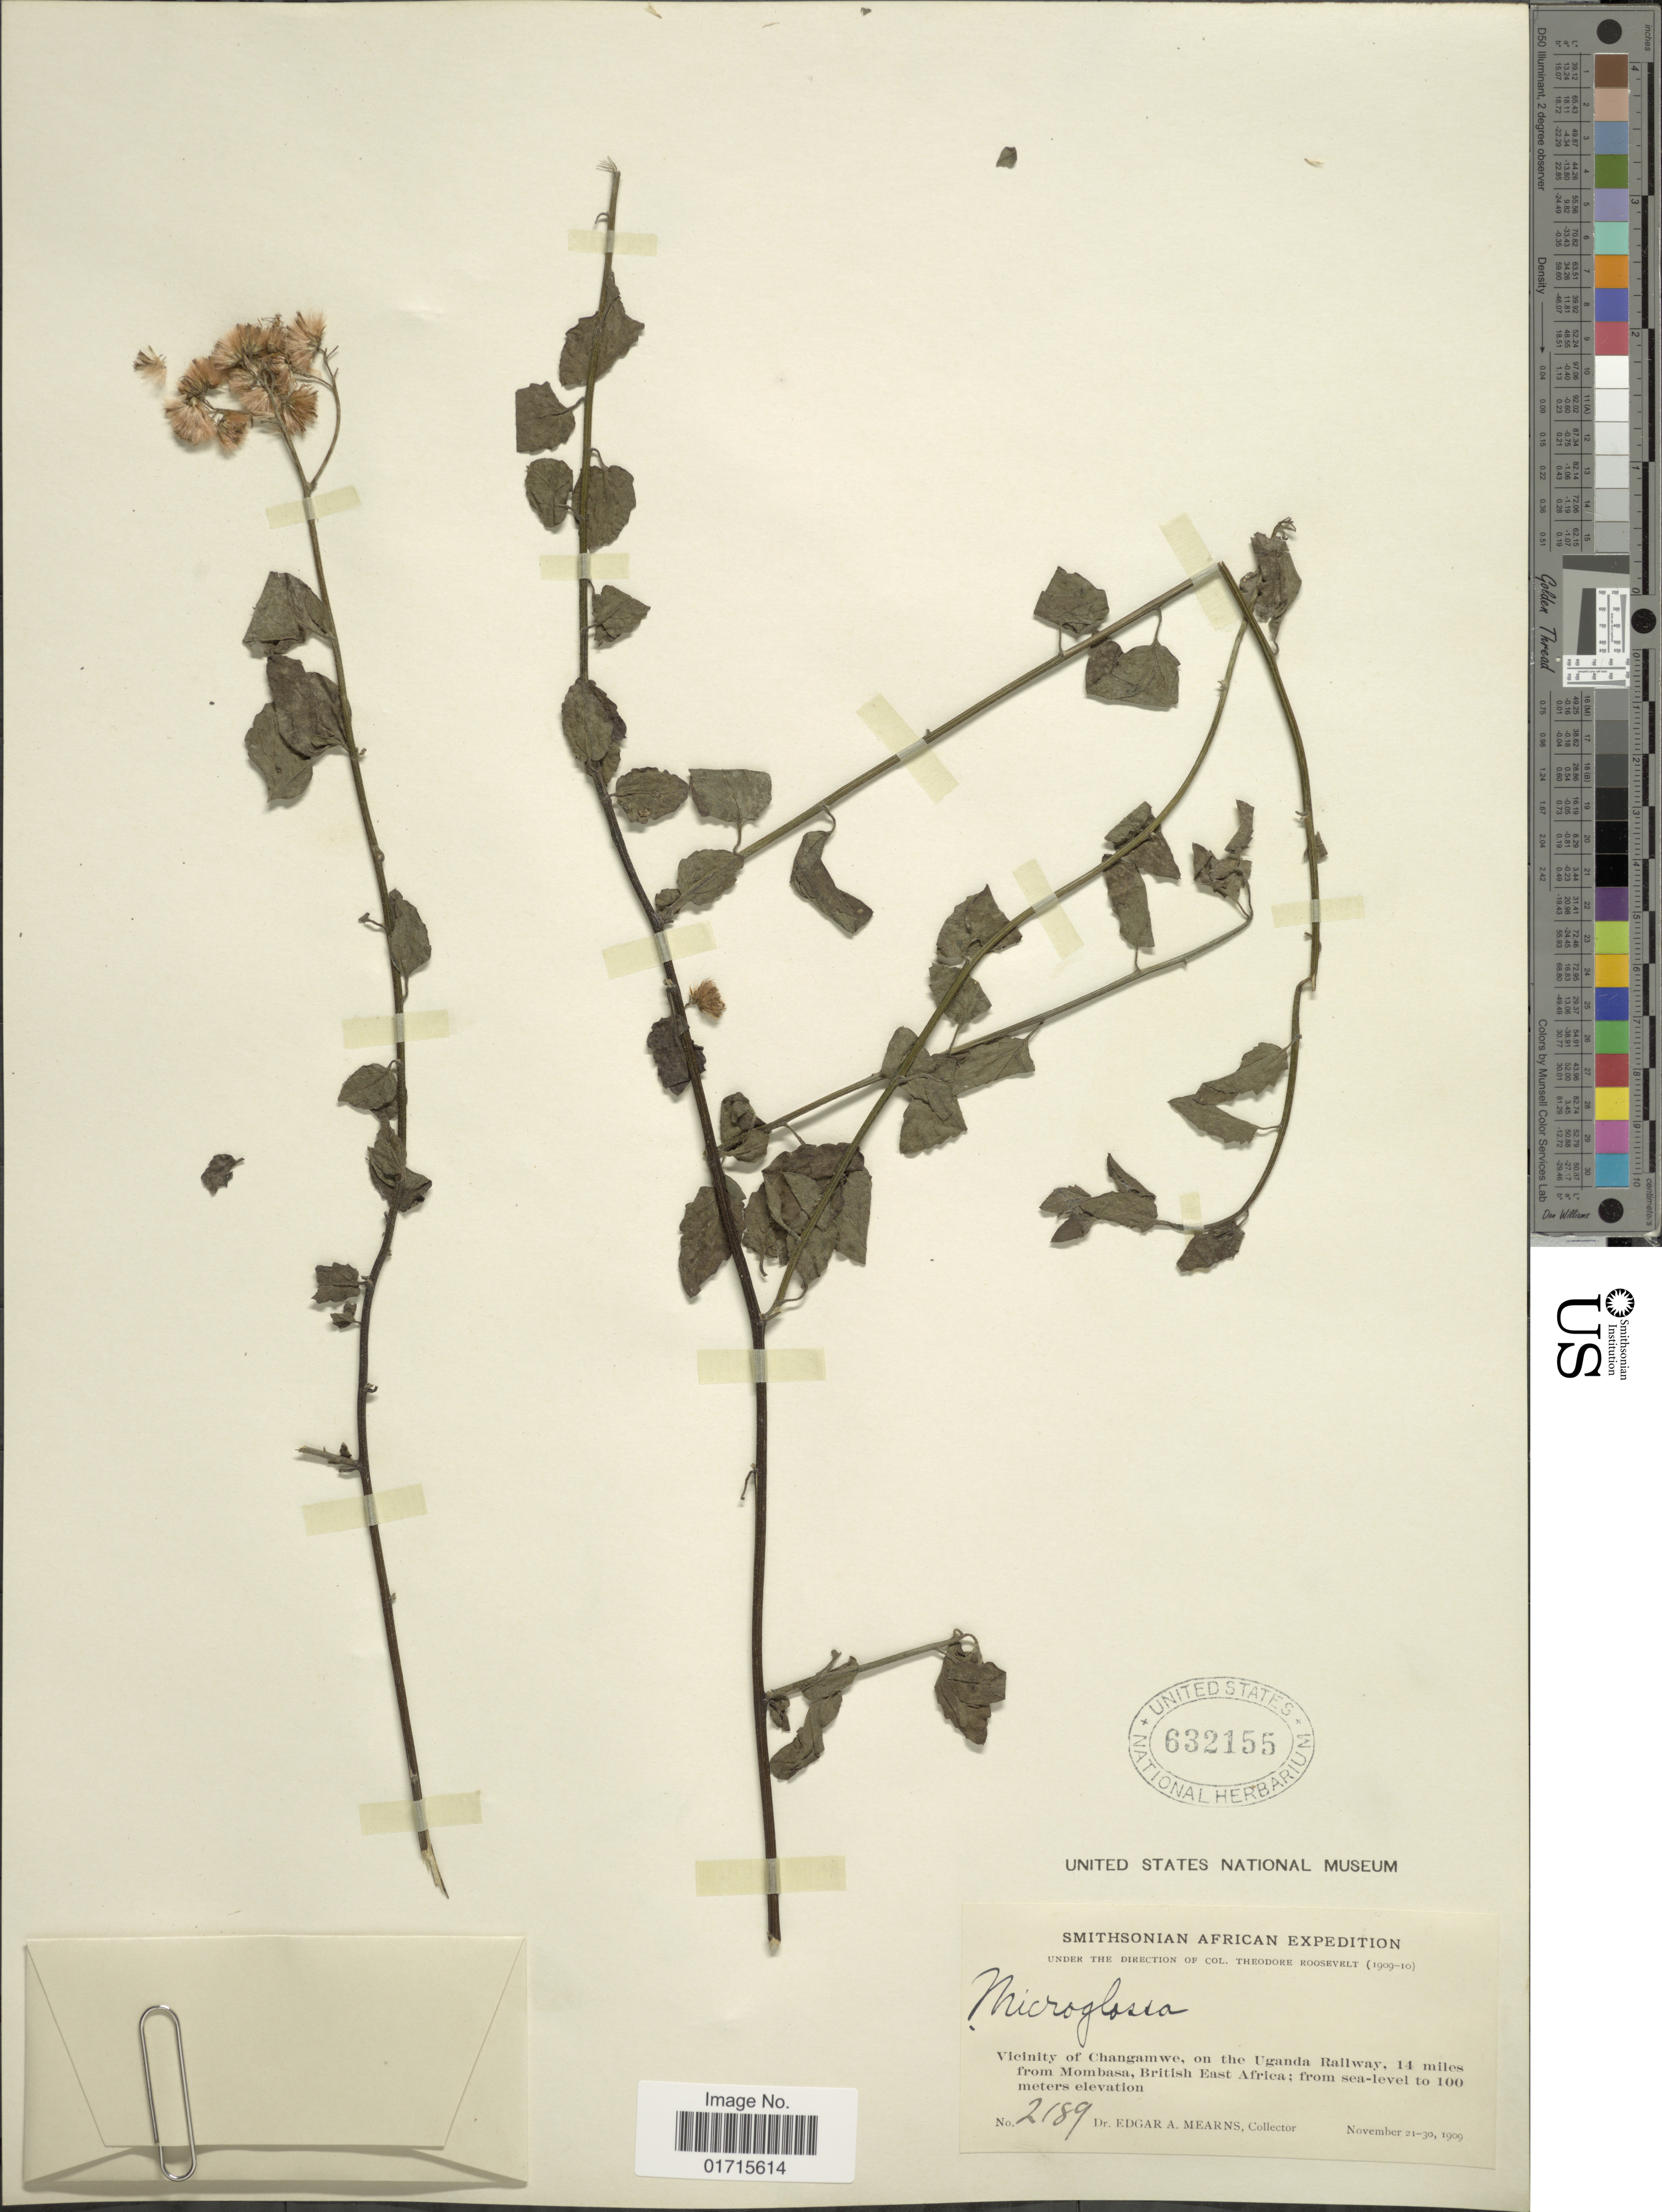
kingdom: Plantae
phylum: Tracheophyta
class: Magnoliopsida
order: Asterales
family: Asteraceae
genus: Microglossa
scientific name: Microglossa sp.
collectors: E. A. Mearns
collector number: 2189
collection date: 1909-11-21/1909-11-30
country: Uganda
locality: Vicinity of Changamwe, on the Uganda Railway, 14 miles from Mombasa, British East Africa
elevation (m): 100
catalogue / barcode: US 632155